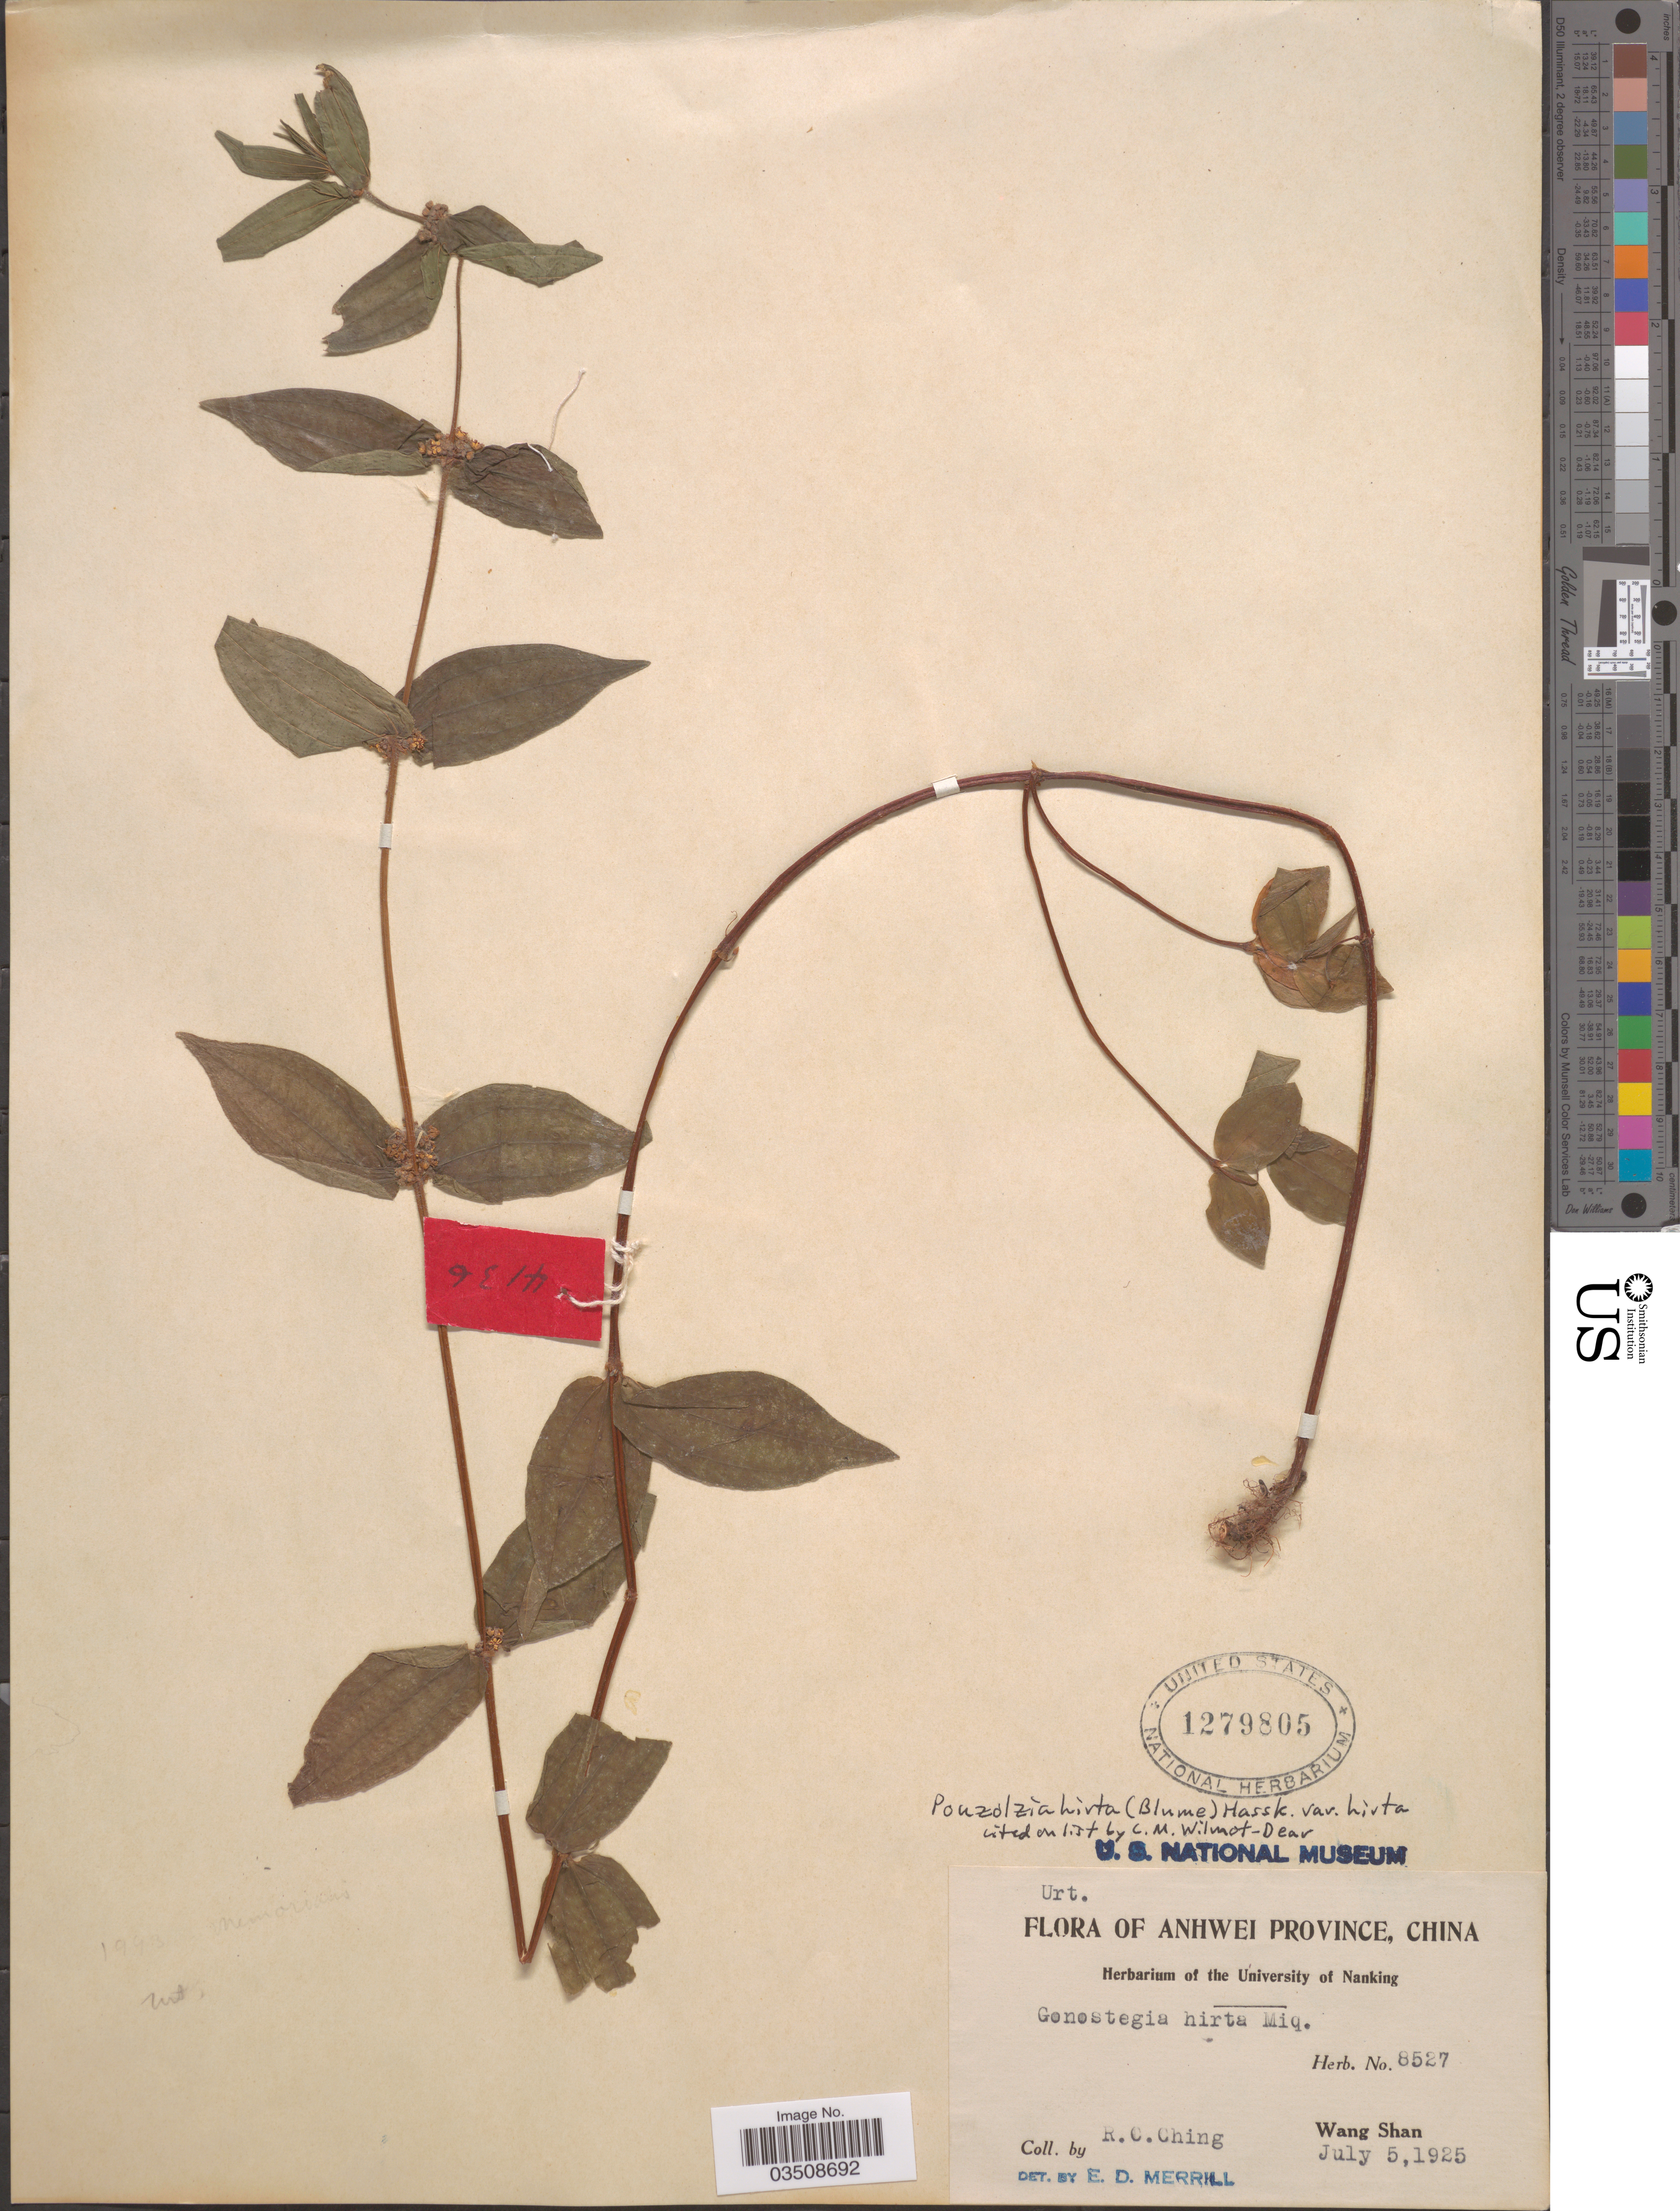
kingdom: Plantae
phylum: Tracheophyta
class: Magnoliopsida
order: Rosales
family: Urticaceae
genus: Gonostegia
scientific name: Gonostegia triandra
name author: (Blume) Miq.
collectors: R. C. Ching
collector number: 8527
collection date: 1925-07-05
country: China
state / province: Anhui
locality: Anhwei Province. Wang Shan.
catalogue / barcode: US 1279805